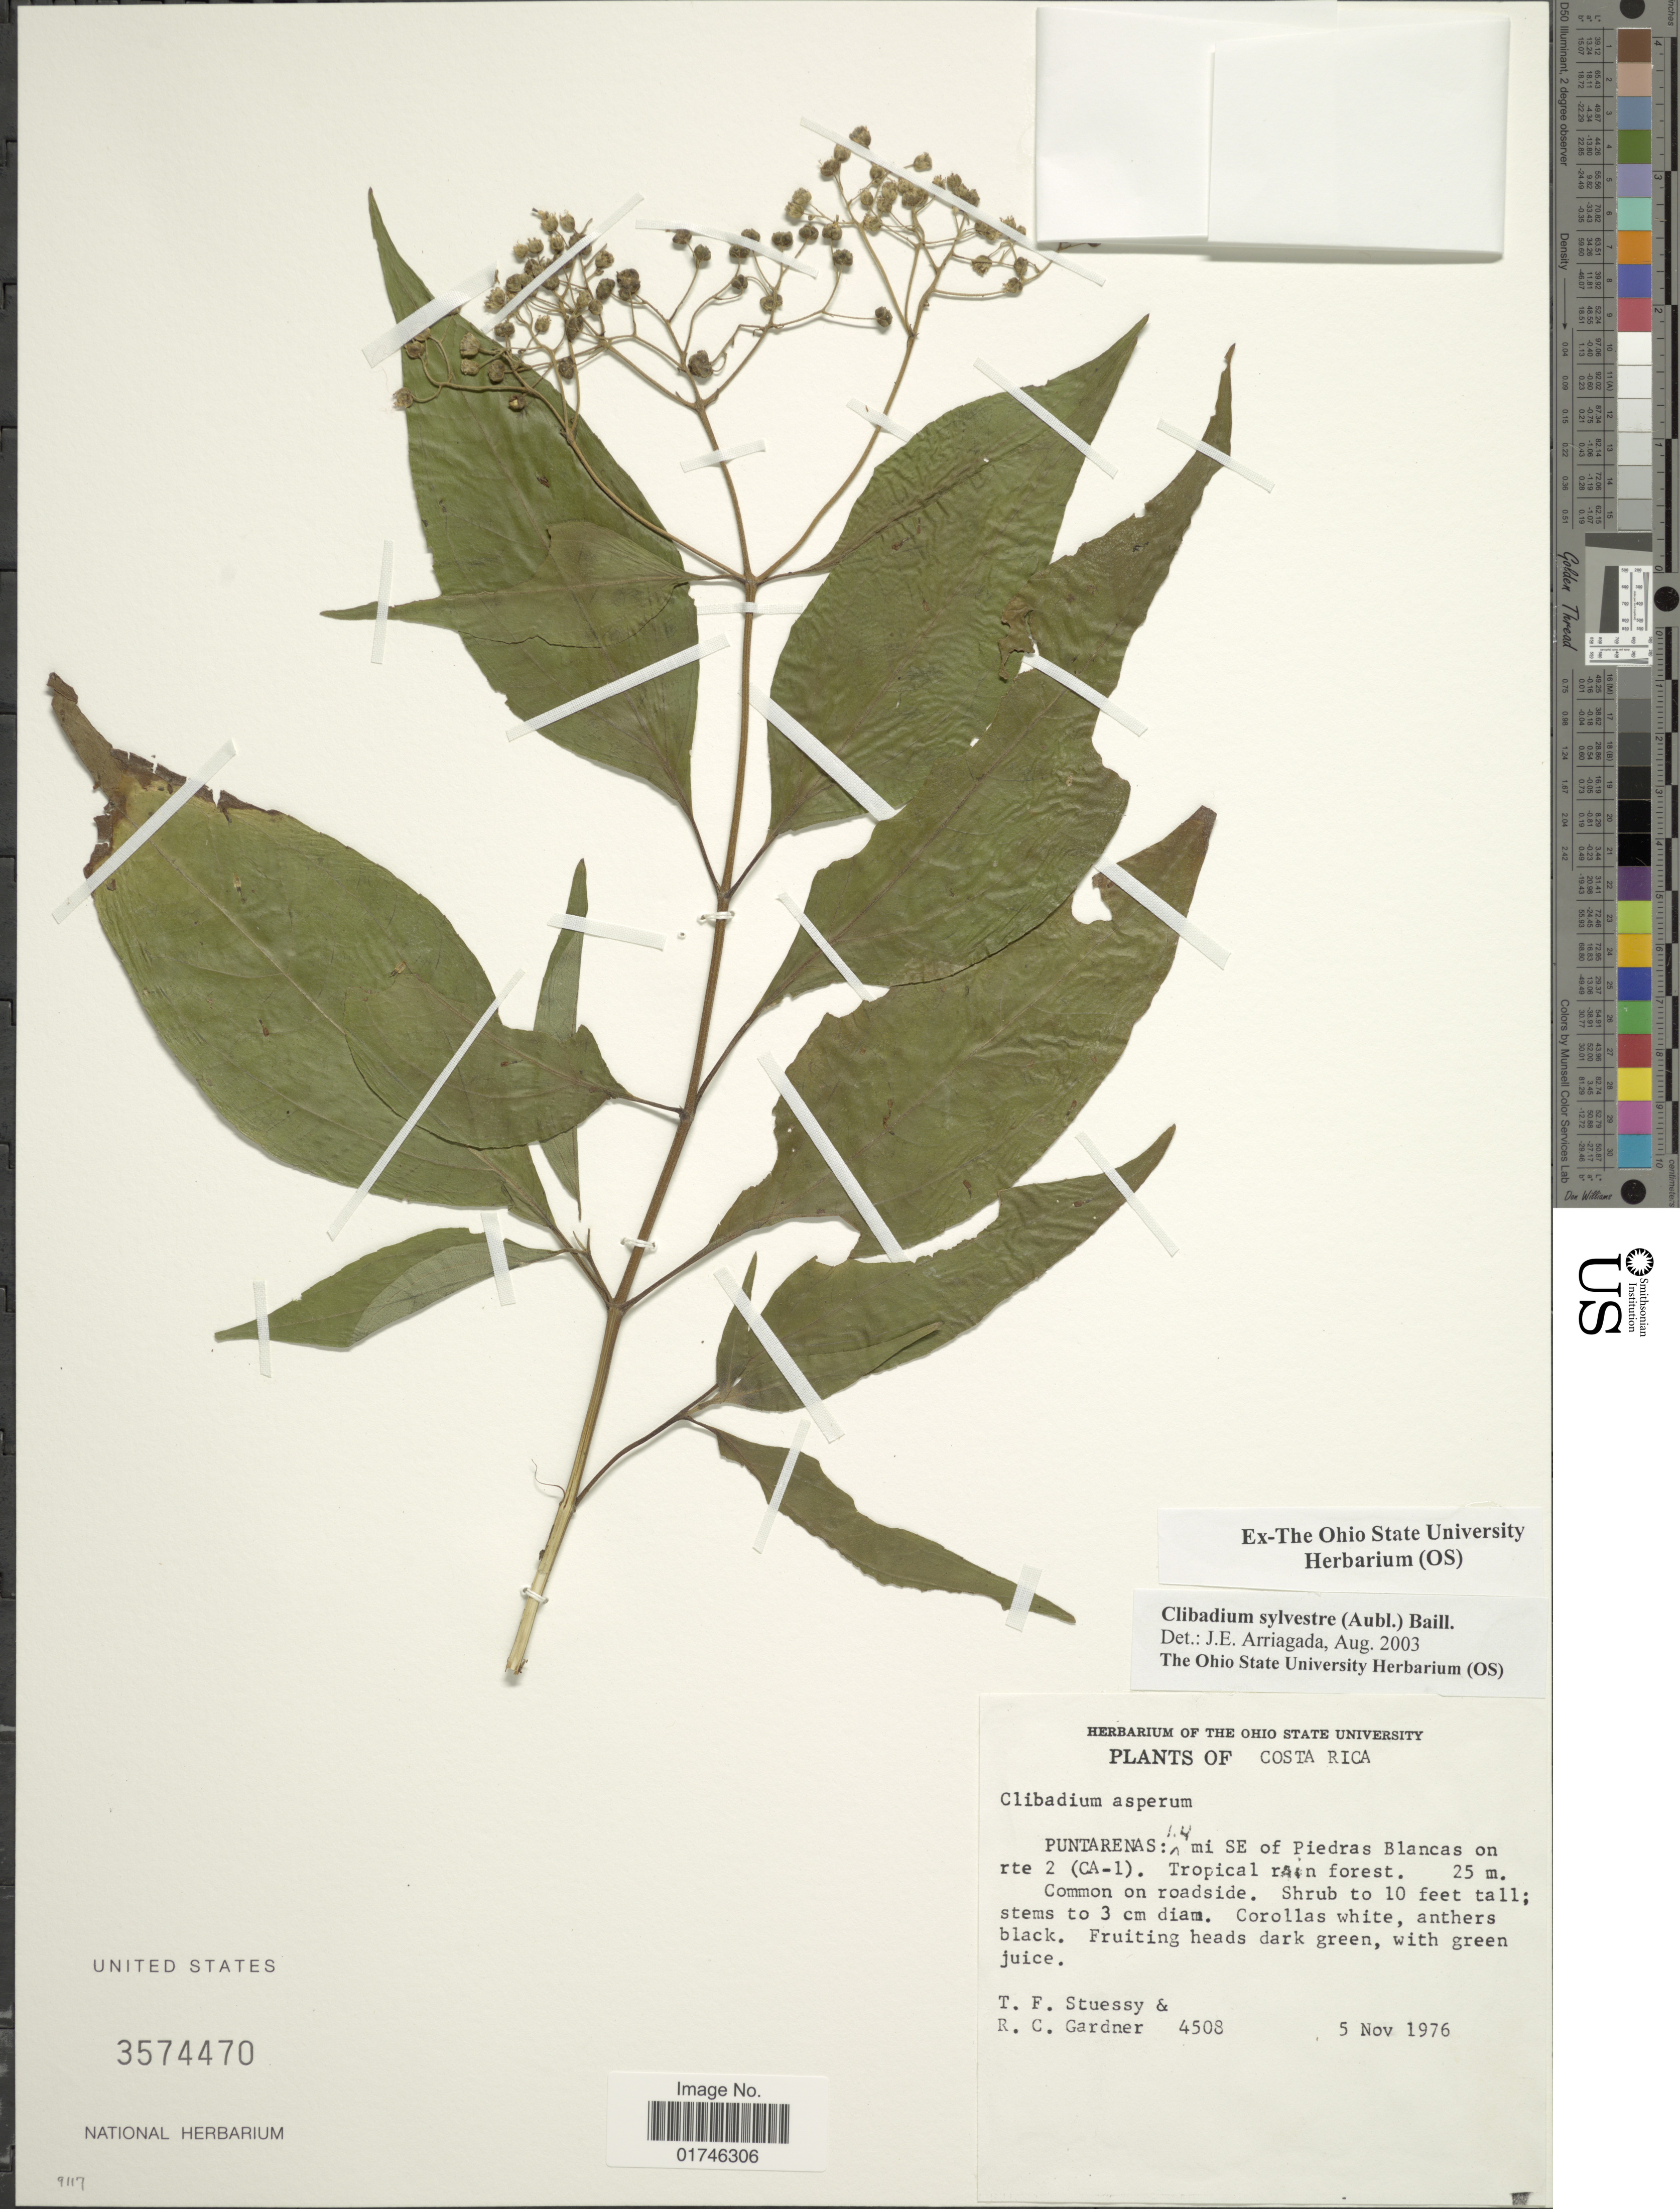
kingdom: Plantae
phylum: Tracheophyta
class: Magnoliopsida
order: Asterales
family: Asteraceae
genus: Clibadium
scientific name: Clibadium sylvestre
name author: (Aubl.) Baill.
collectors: T. Stuessy & R. C. Gardner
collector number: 4508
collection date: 1976-11-05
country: Costa Rica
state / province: Puntarenas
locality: Puntarenas: 14 mi SE of Piedras Blancas on rte 2 (CA-1).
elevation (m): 25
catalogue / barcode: US 3474470